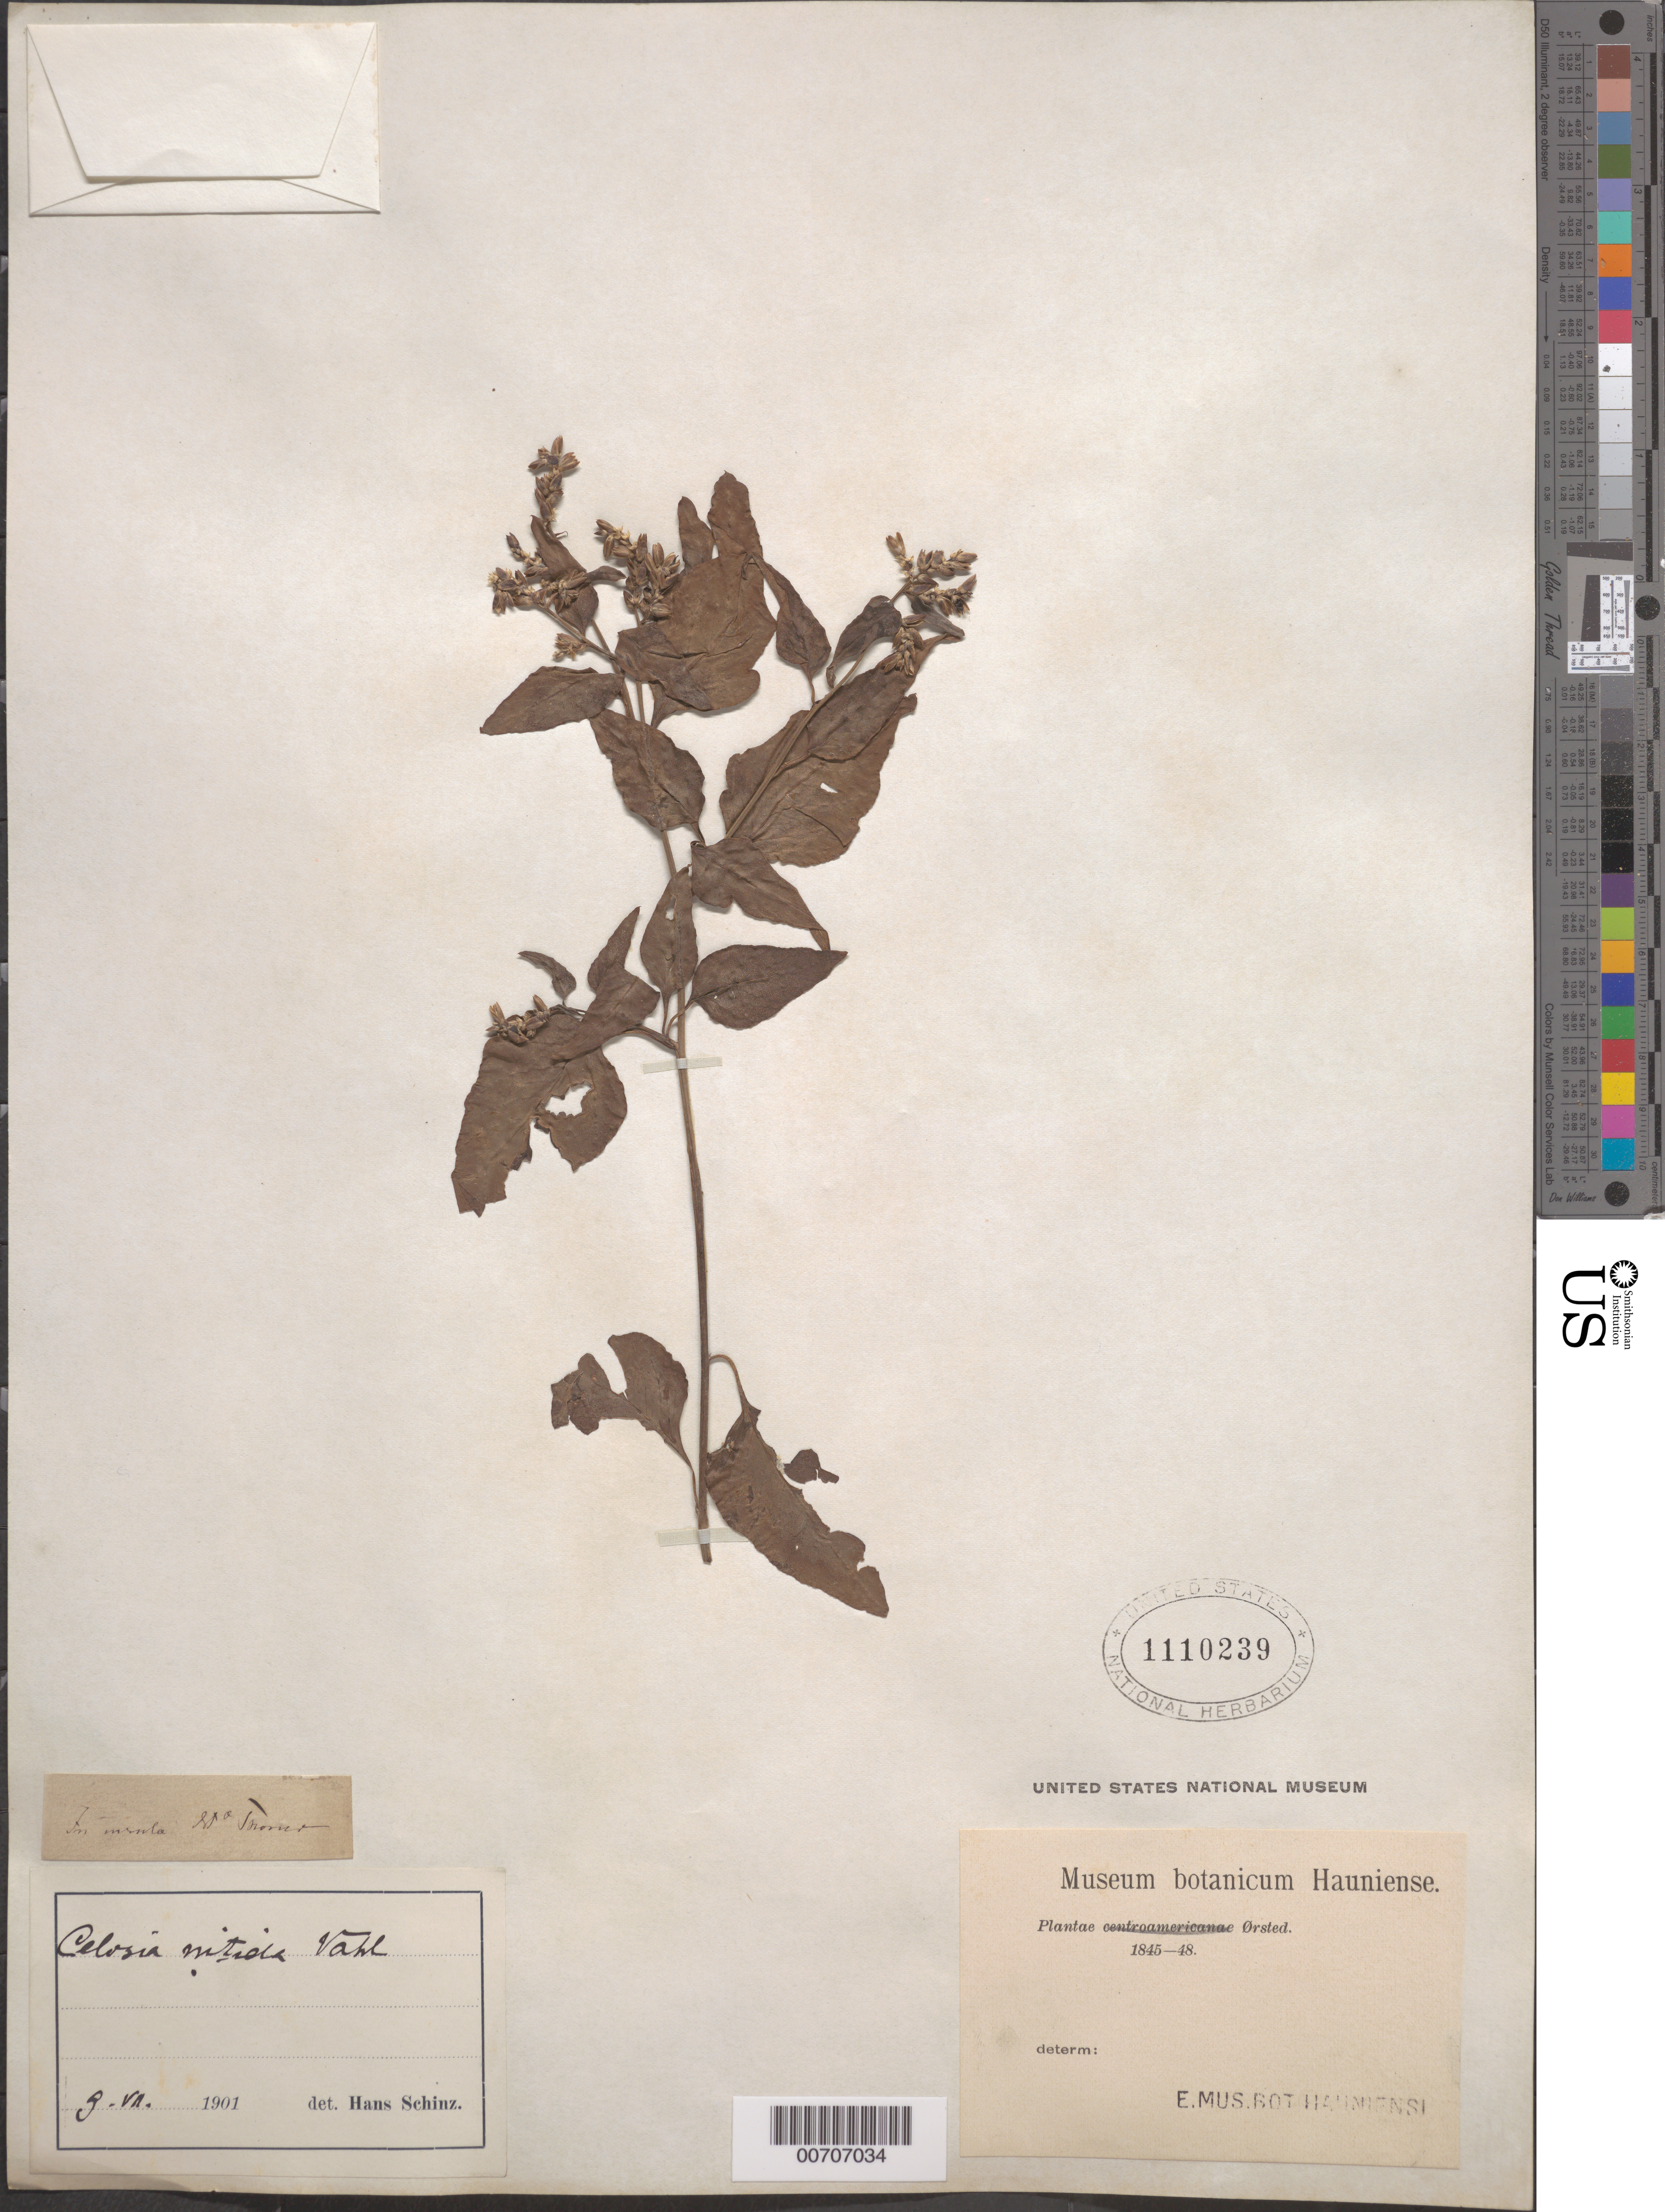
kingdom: Plantae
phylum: Tracheophyta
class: Magnoliopsida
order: Caryophyllales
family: Amaranthaceae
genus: Celosia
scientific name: Celosia nitida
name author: Vahl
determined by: Schinz, H.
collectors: A. S. Oersted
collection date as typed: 1845 to -- --- 1848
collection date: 1845/1848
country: U.S. Virgin Islands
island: St. Thomas Island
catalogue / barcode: US 1110239